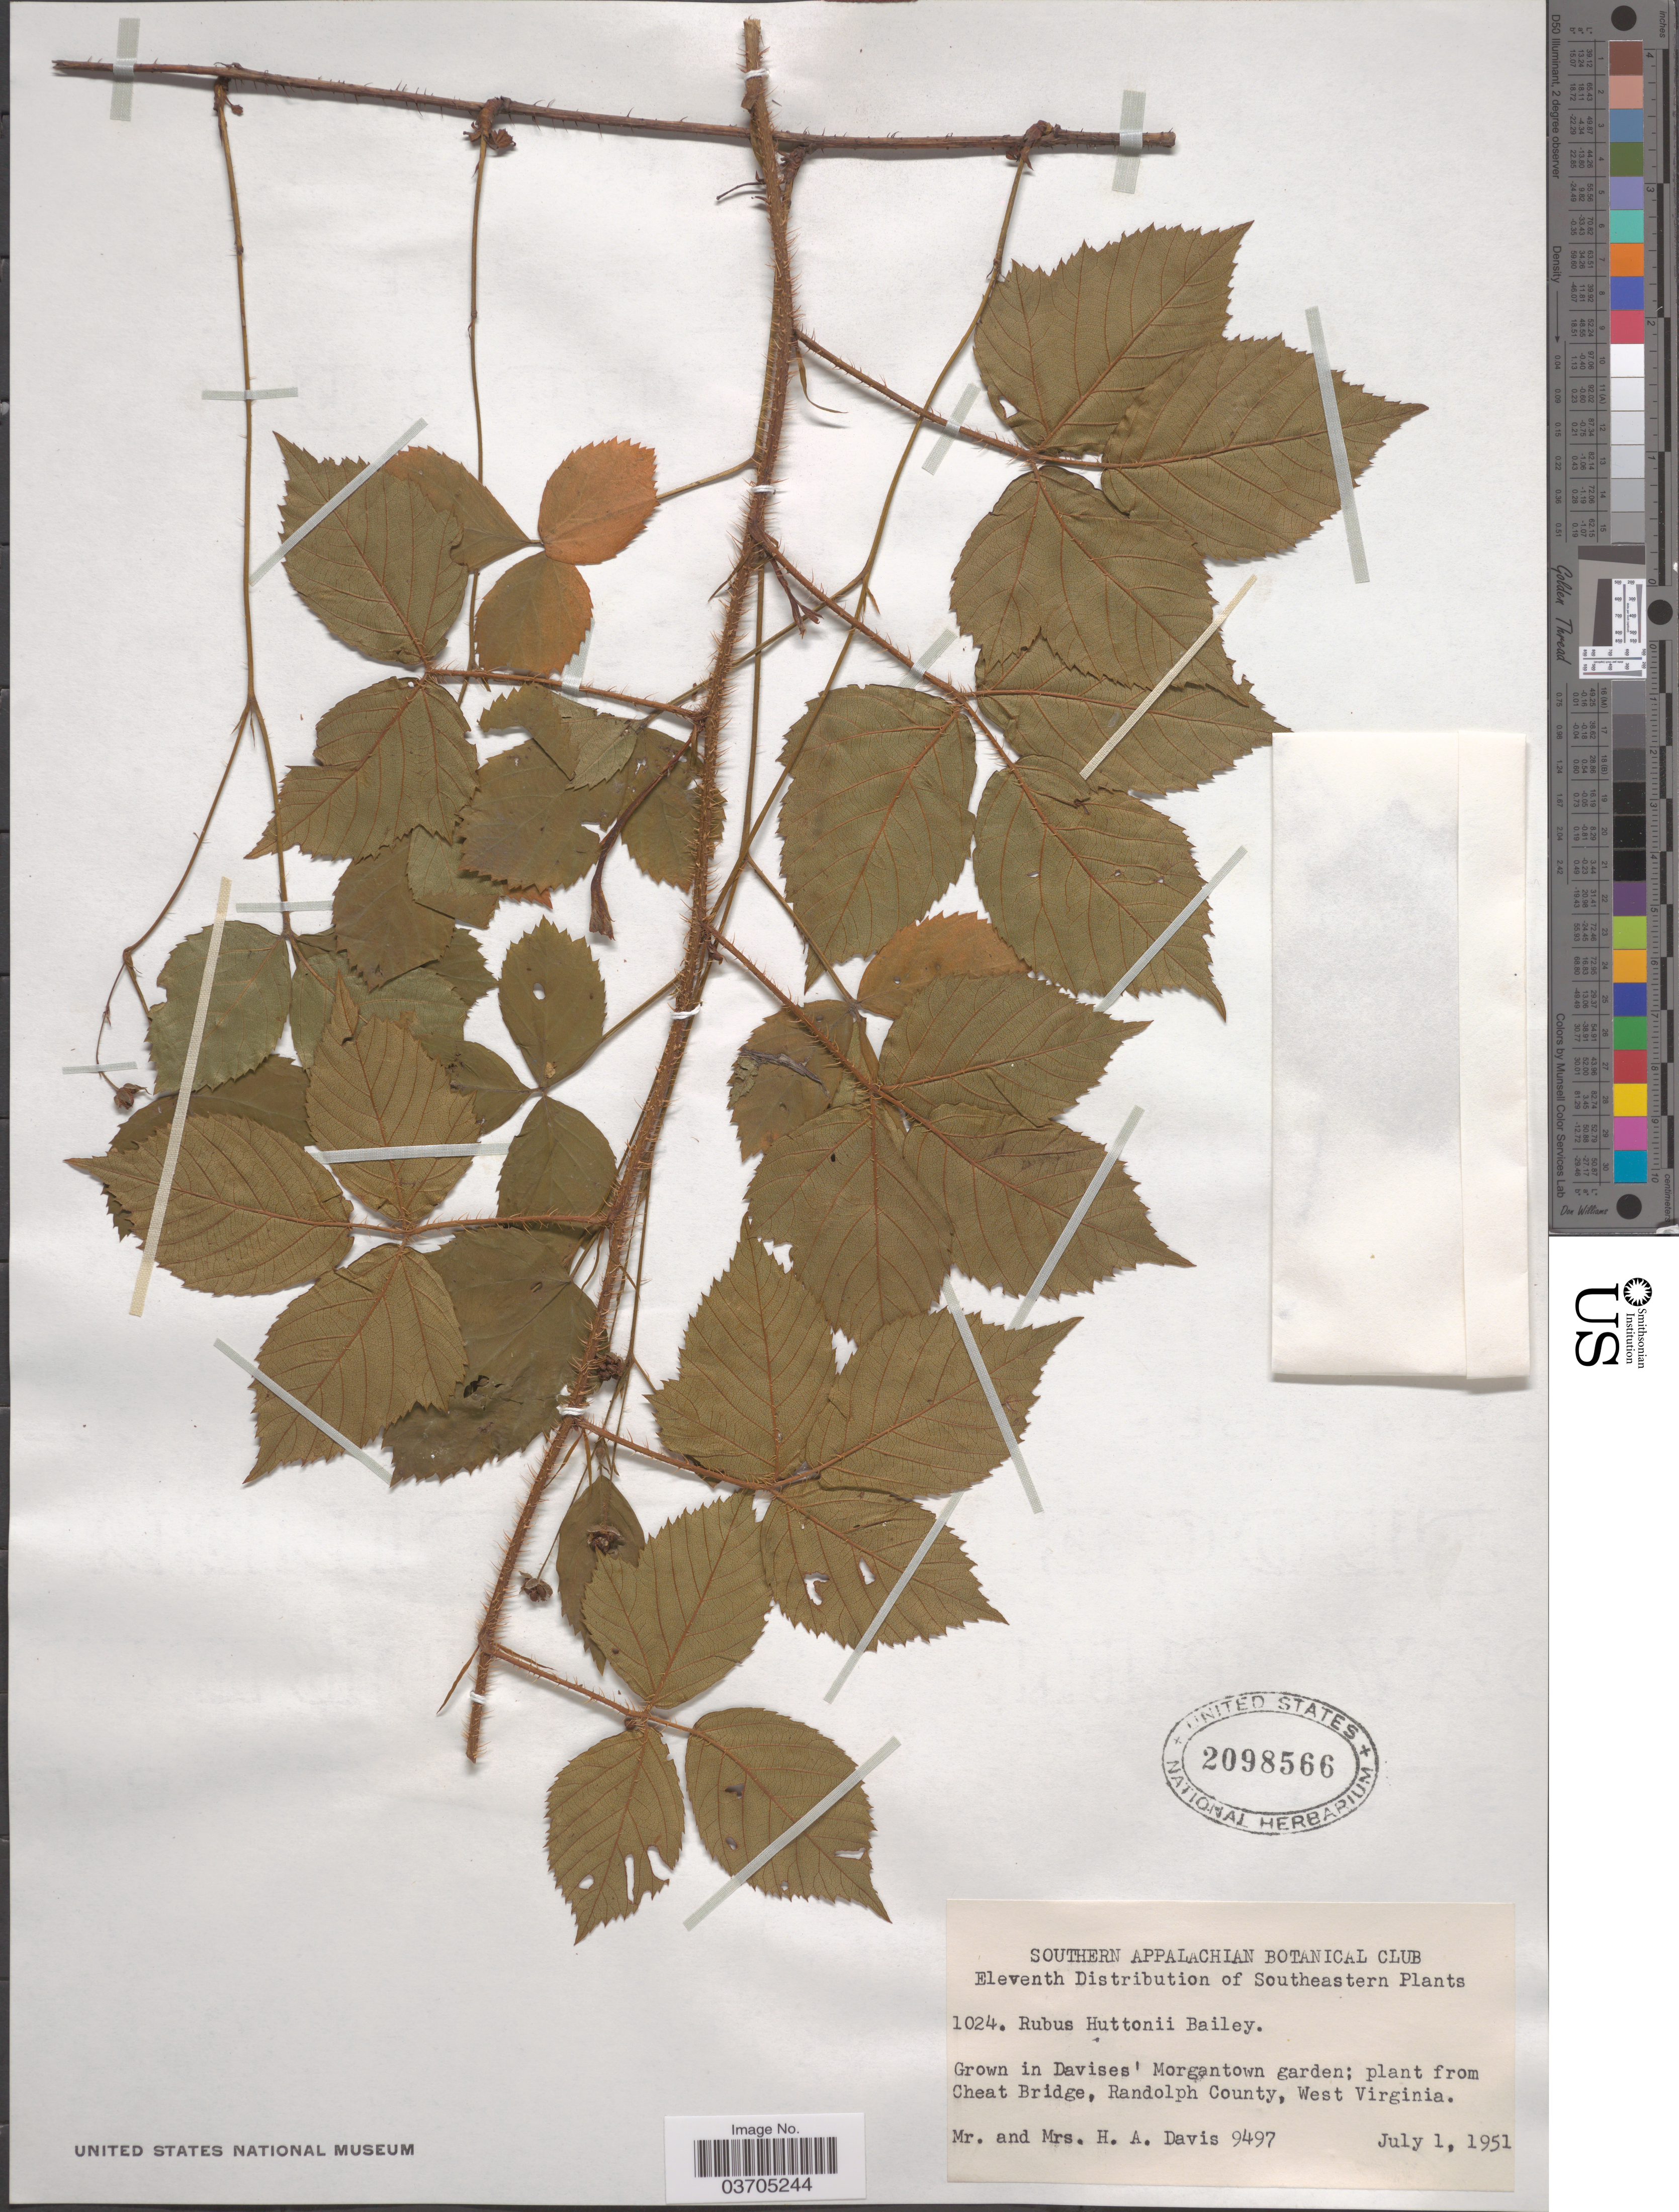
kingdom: Plantae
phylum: Tracheophyta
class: Magnoliopsida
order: Rosales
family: Rosaceae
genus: Rubus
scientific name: Rubus huttonii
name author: L.H. Bailey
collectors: H. Davis & H. Davis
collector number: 9497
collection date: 1951-07-01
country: United States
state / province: West Virginia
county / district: Randolph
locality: Southern Appalachian. Grown in Davises ' Morgantown garden; plant from Cheat Bridge, Randolph County.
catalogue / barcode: US 2098566